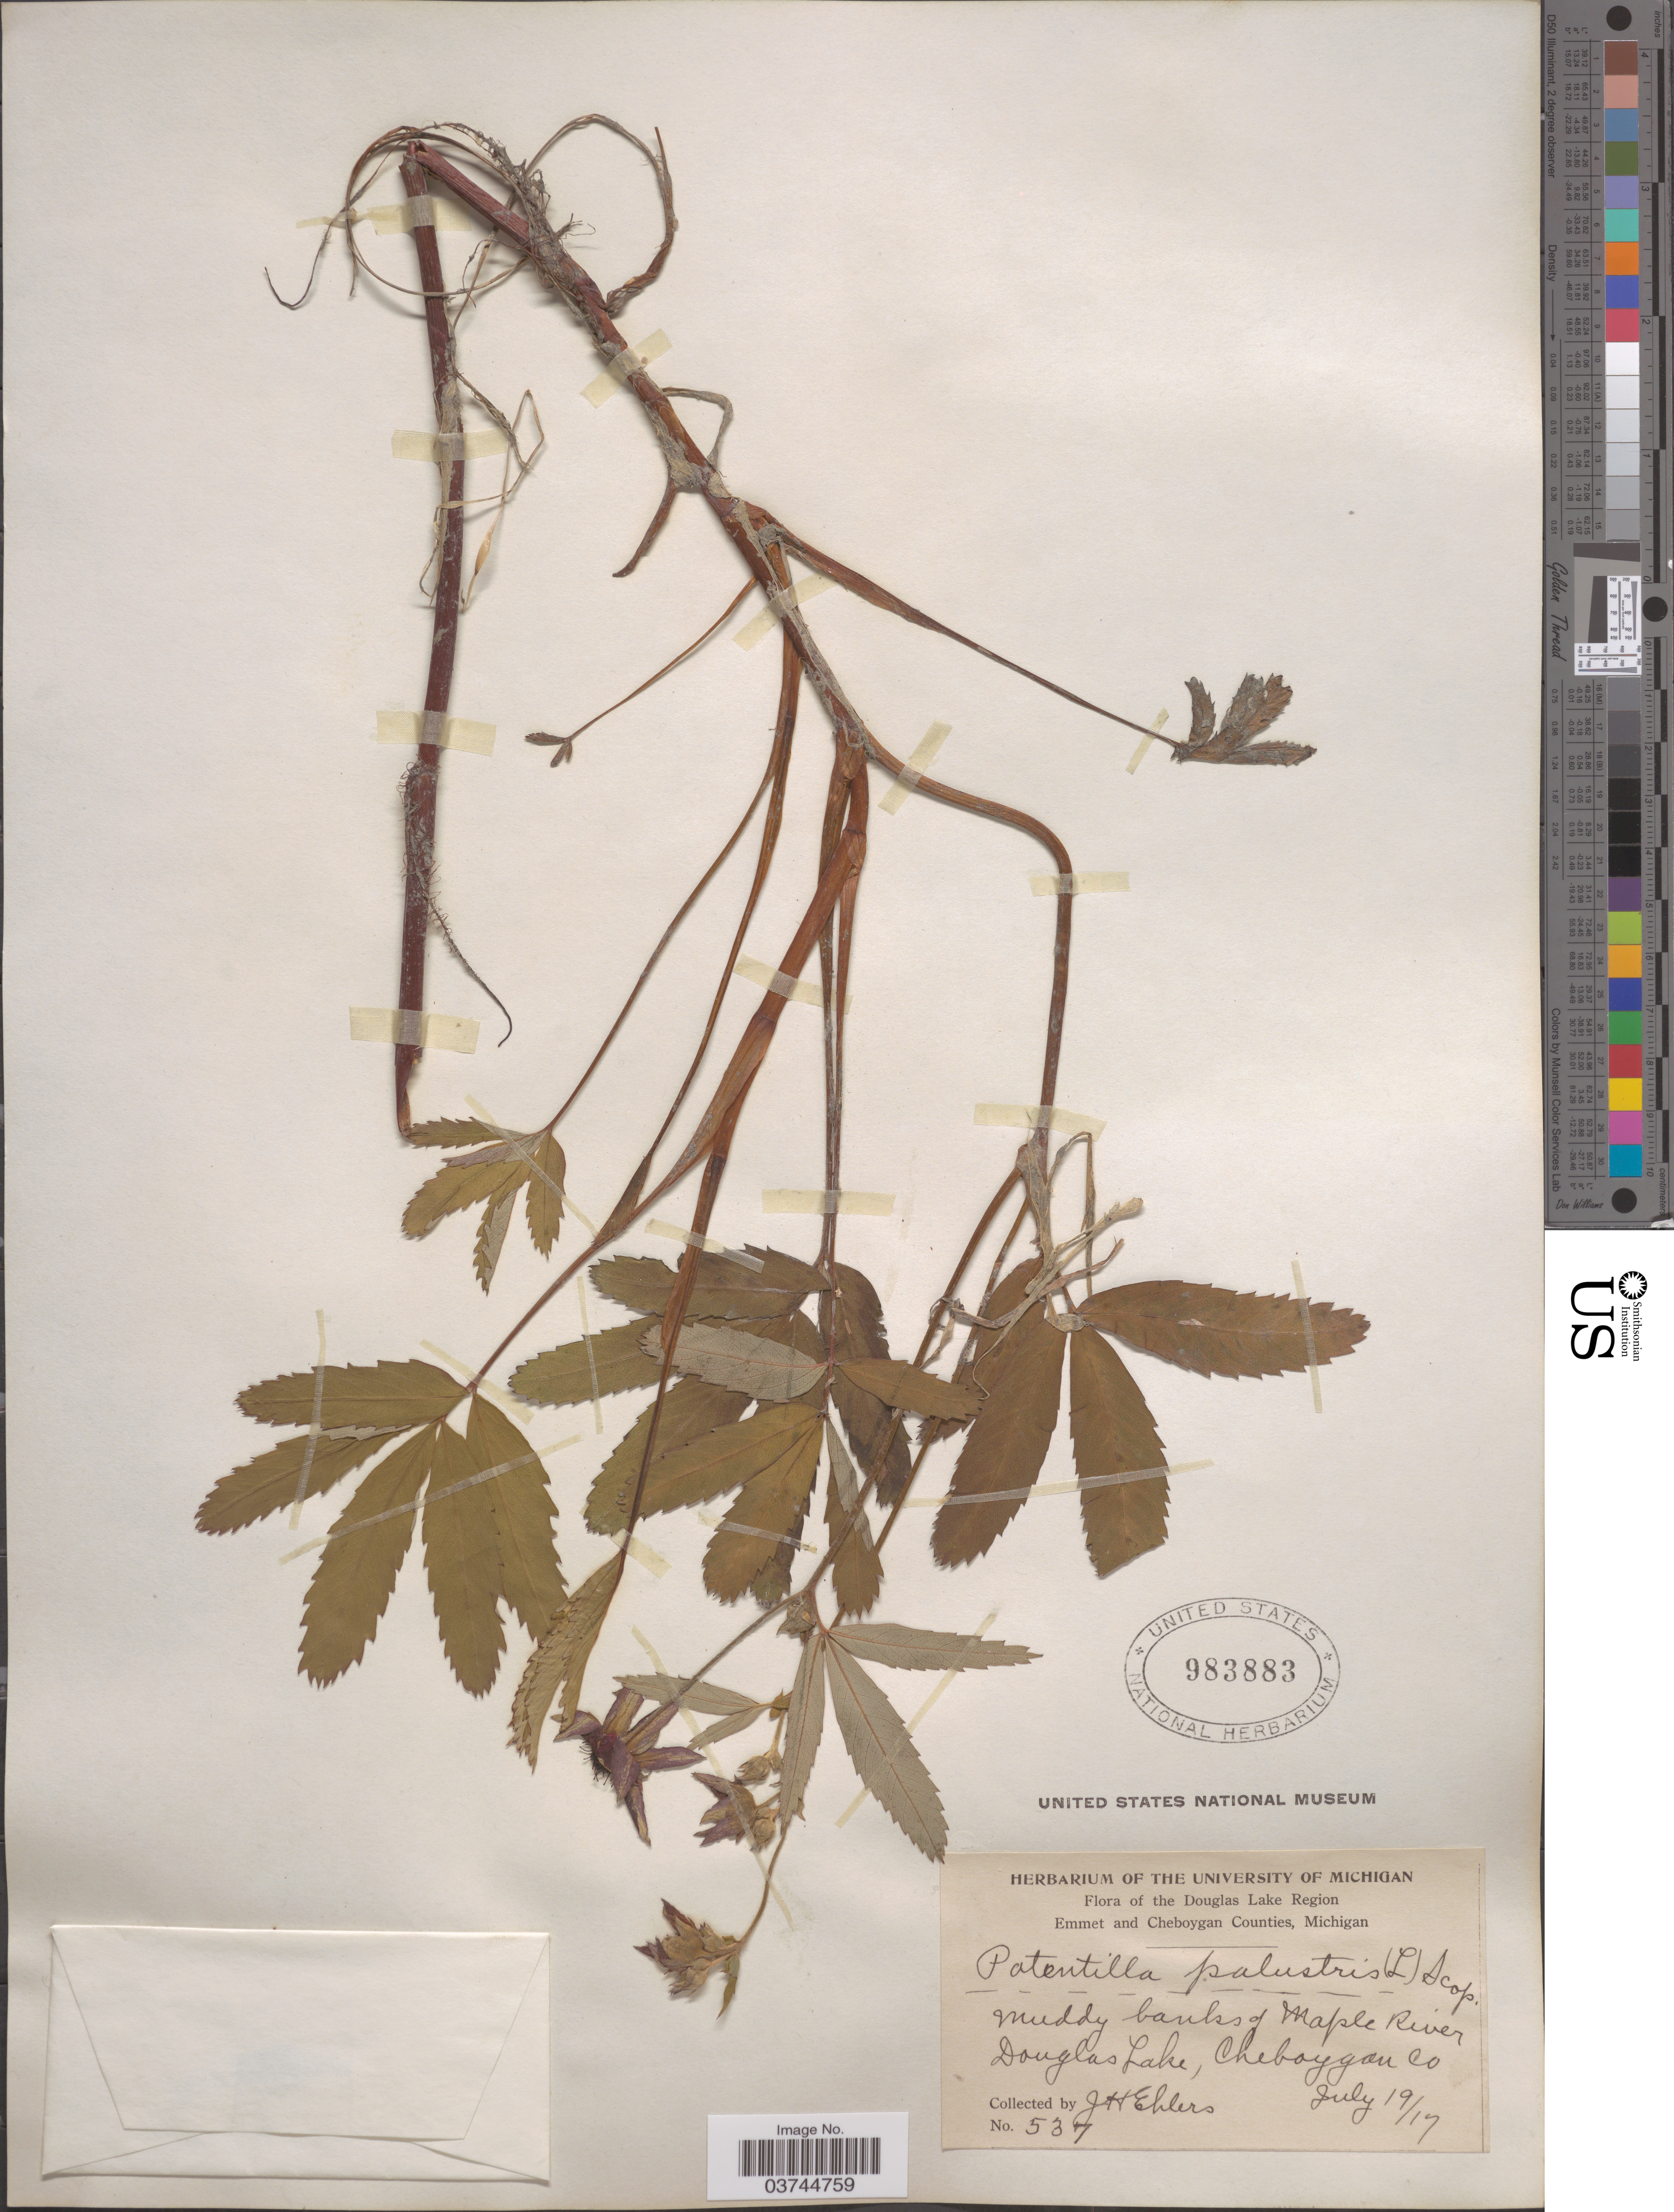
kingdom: Plantae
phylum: Tracheophyta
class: Magnoliopsida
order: Rosales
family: Rosaceae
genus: Comarum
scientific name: Comarum palustre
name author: L.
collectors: J. H. Ehlers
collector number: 537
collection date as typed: Transcribed d/m/y: 19/7/17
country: United States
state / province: Michigan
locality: Douglas Lake Region. Muddy banks of Maple River, Douglas Lake, Cheboygan Co.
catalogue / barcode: US 983883